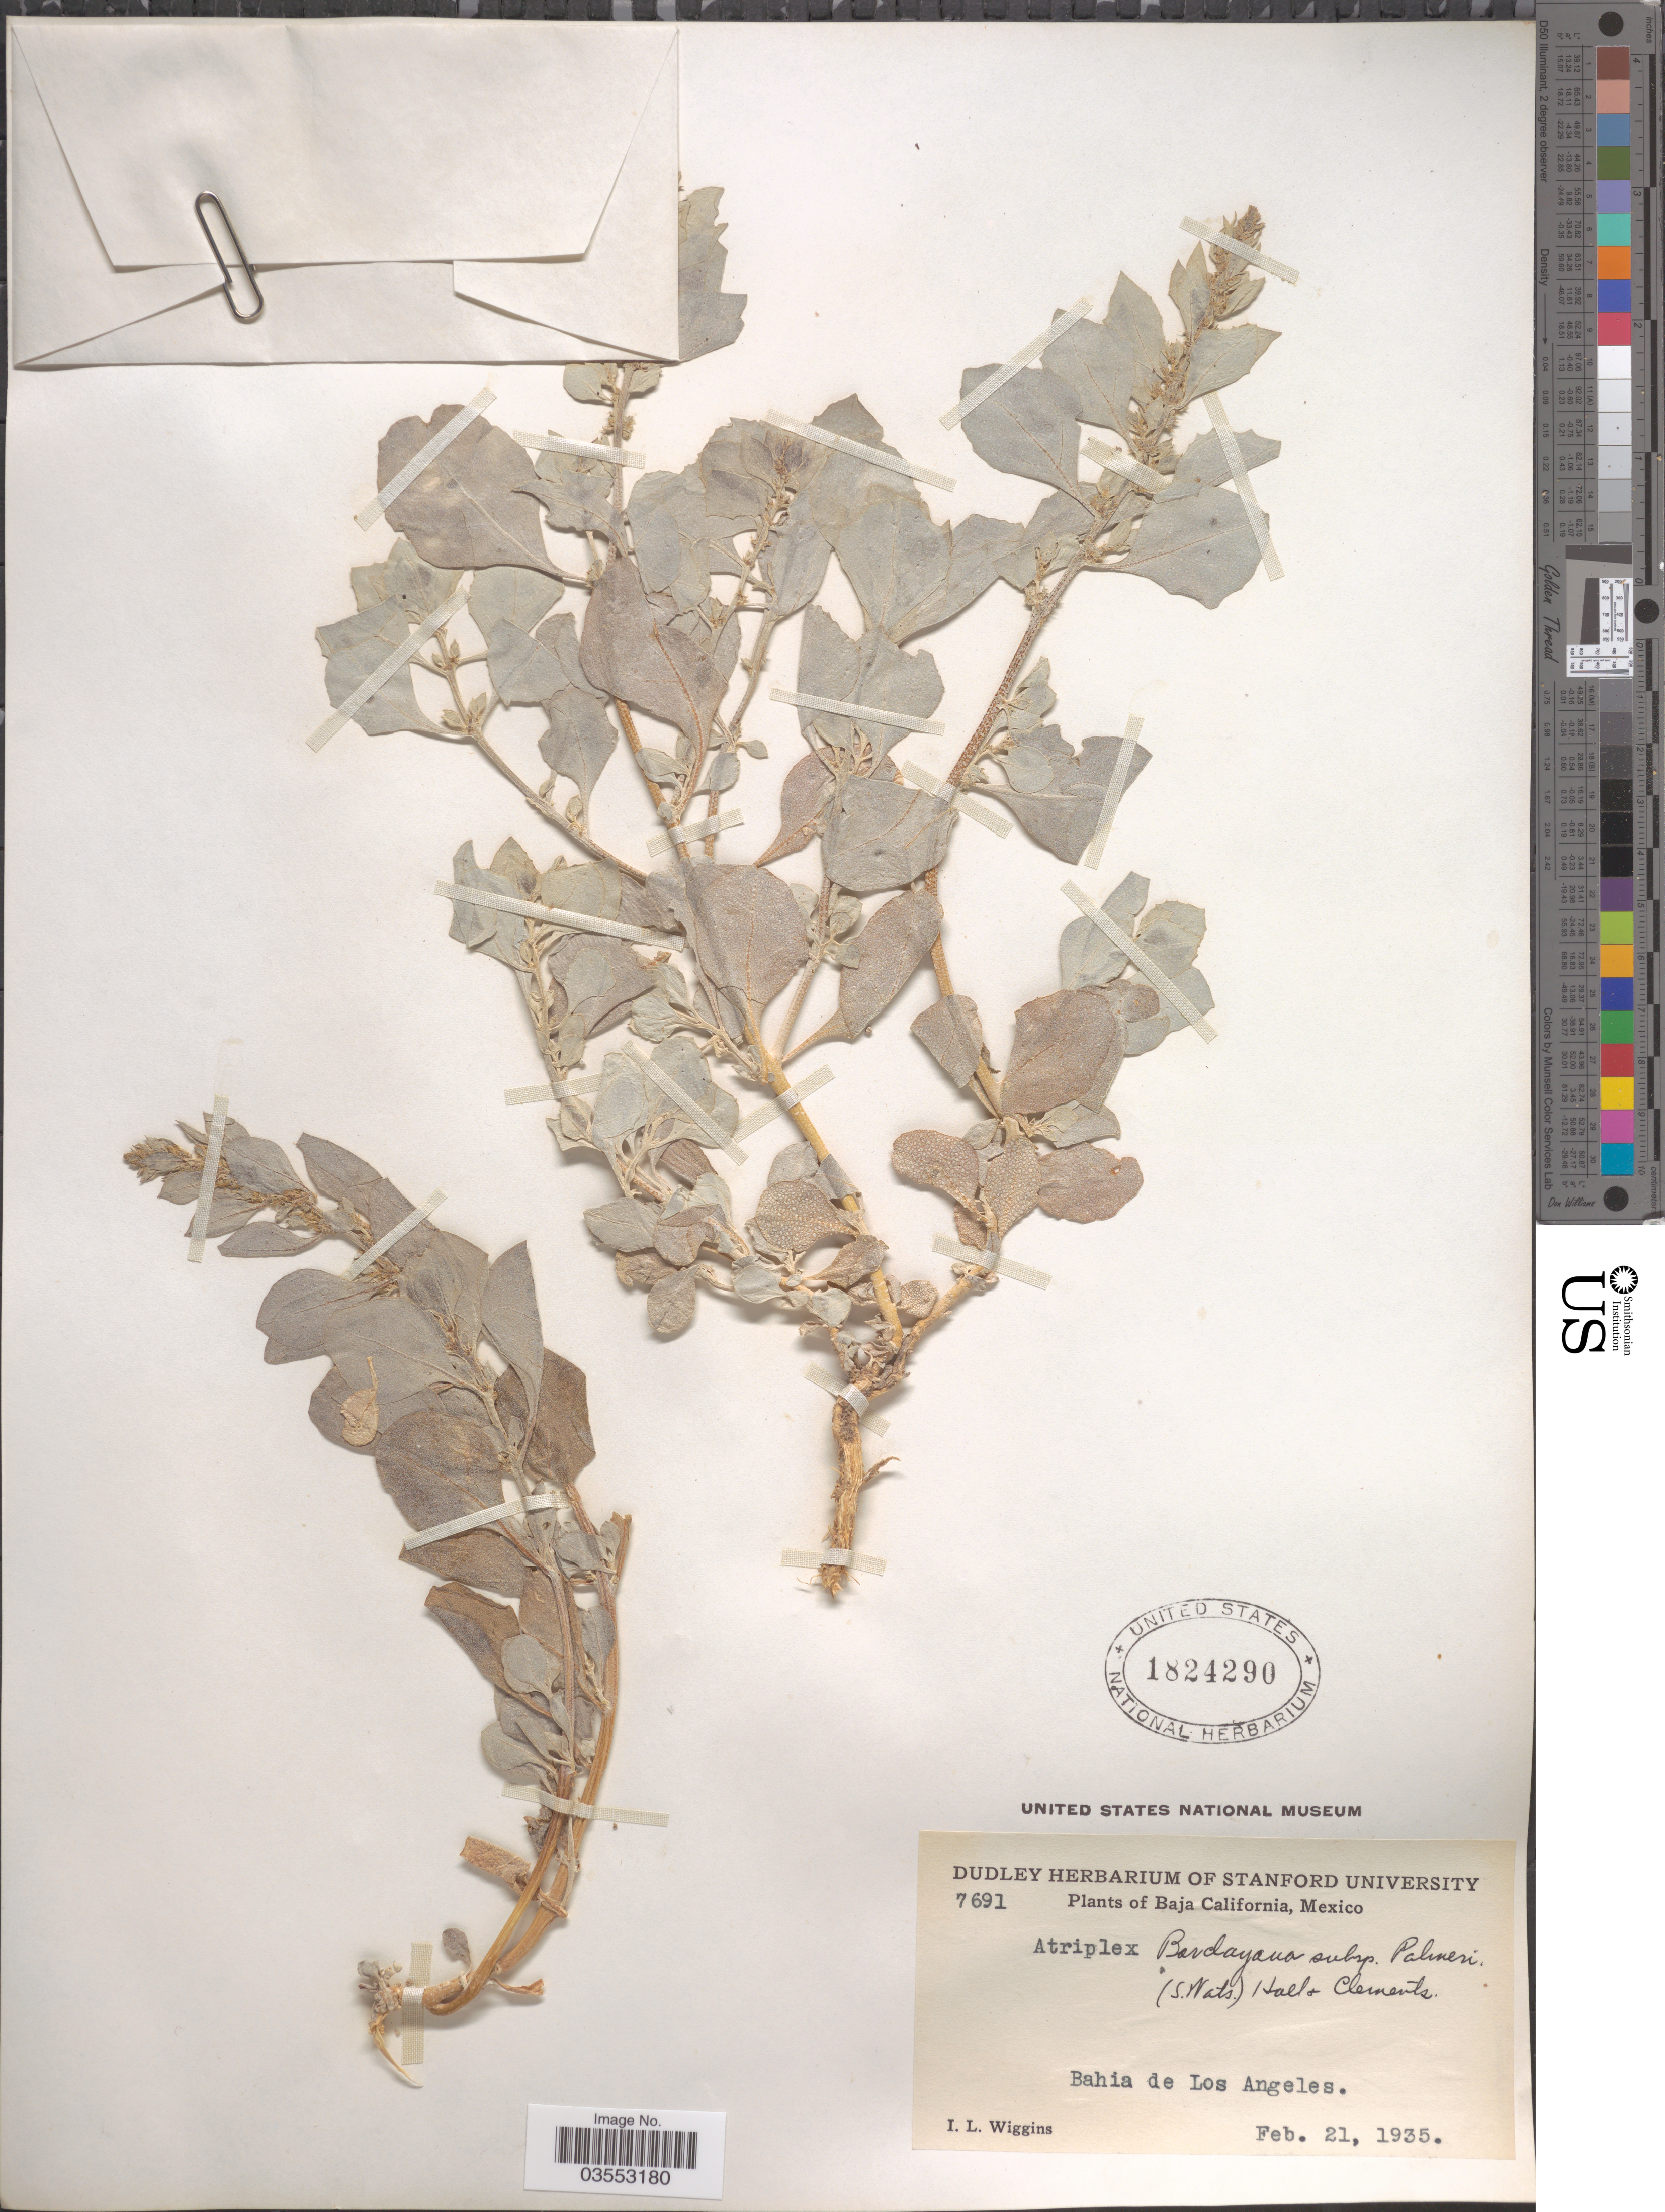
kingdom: Plantae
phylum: Tracheophyta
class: Magnoliopsida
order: Caryophyllales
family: Amaranthaceae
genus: Atriplex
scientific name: Atriplex barclayana subsp. palmeri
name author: (S. Watson) H.M. Hall & Clem.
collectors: I. L. Wiggins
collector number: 7691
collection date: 1935-02-21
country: Mexico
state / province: Baja California Norte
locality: Bahia de Los Angeles.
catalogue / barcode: US 1824290